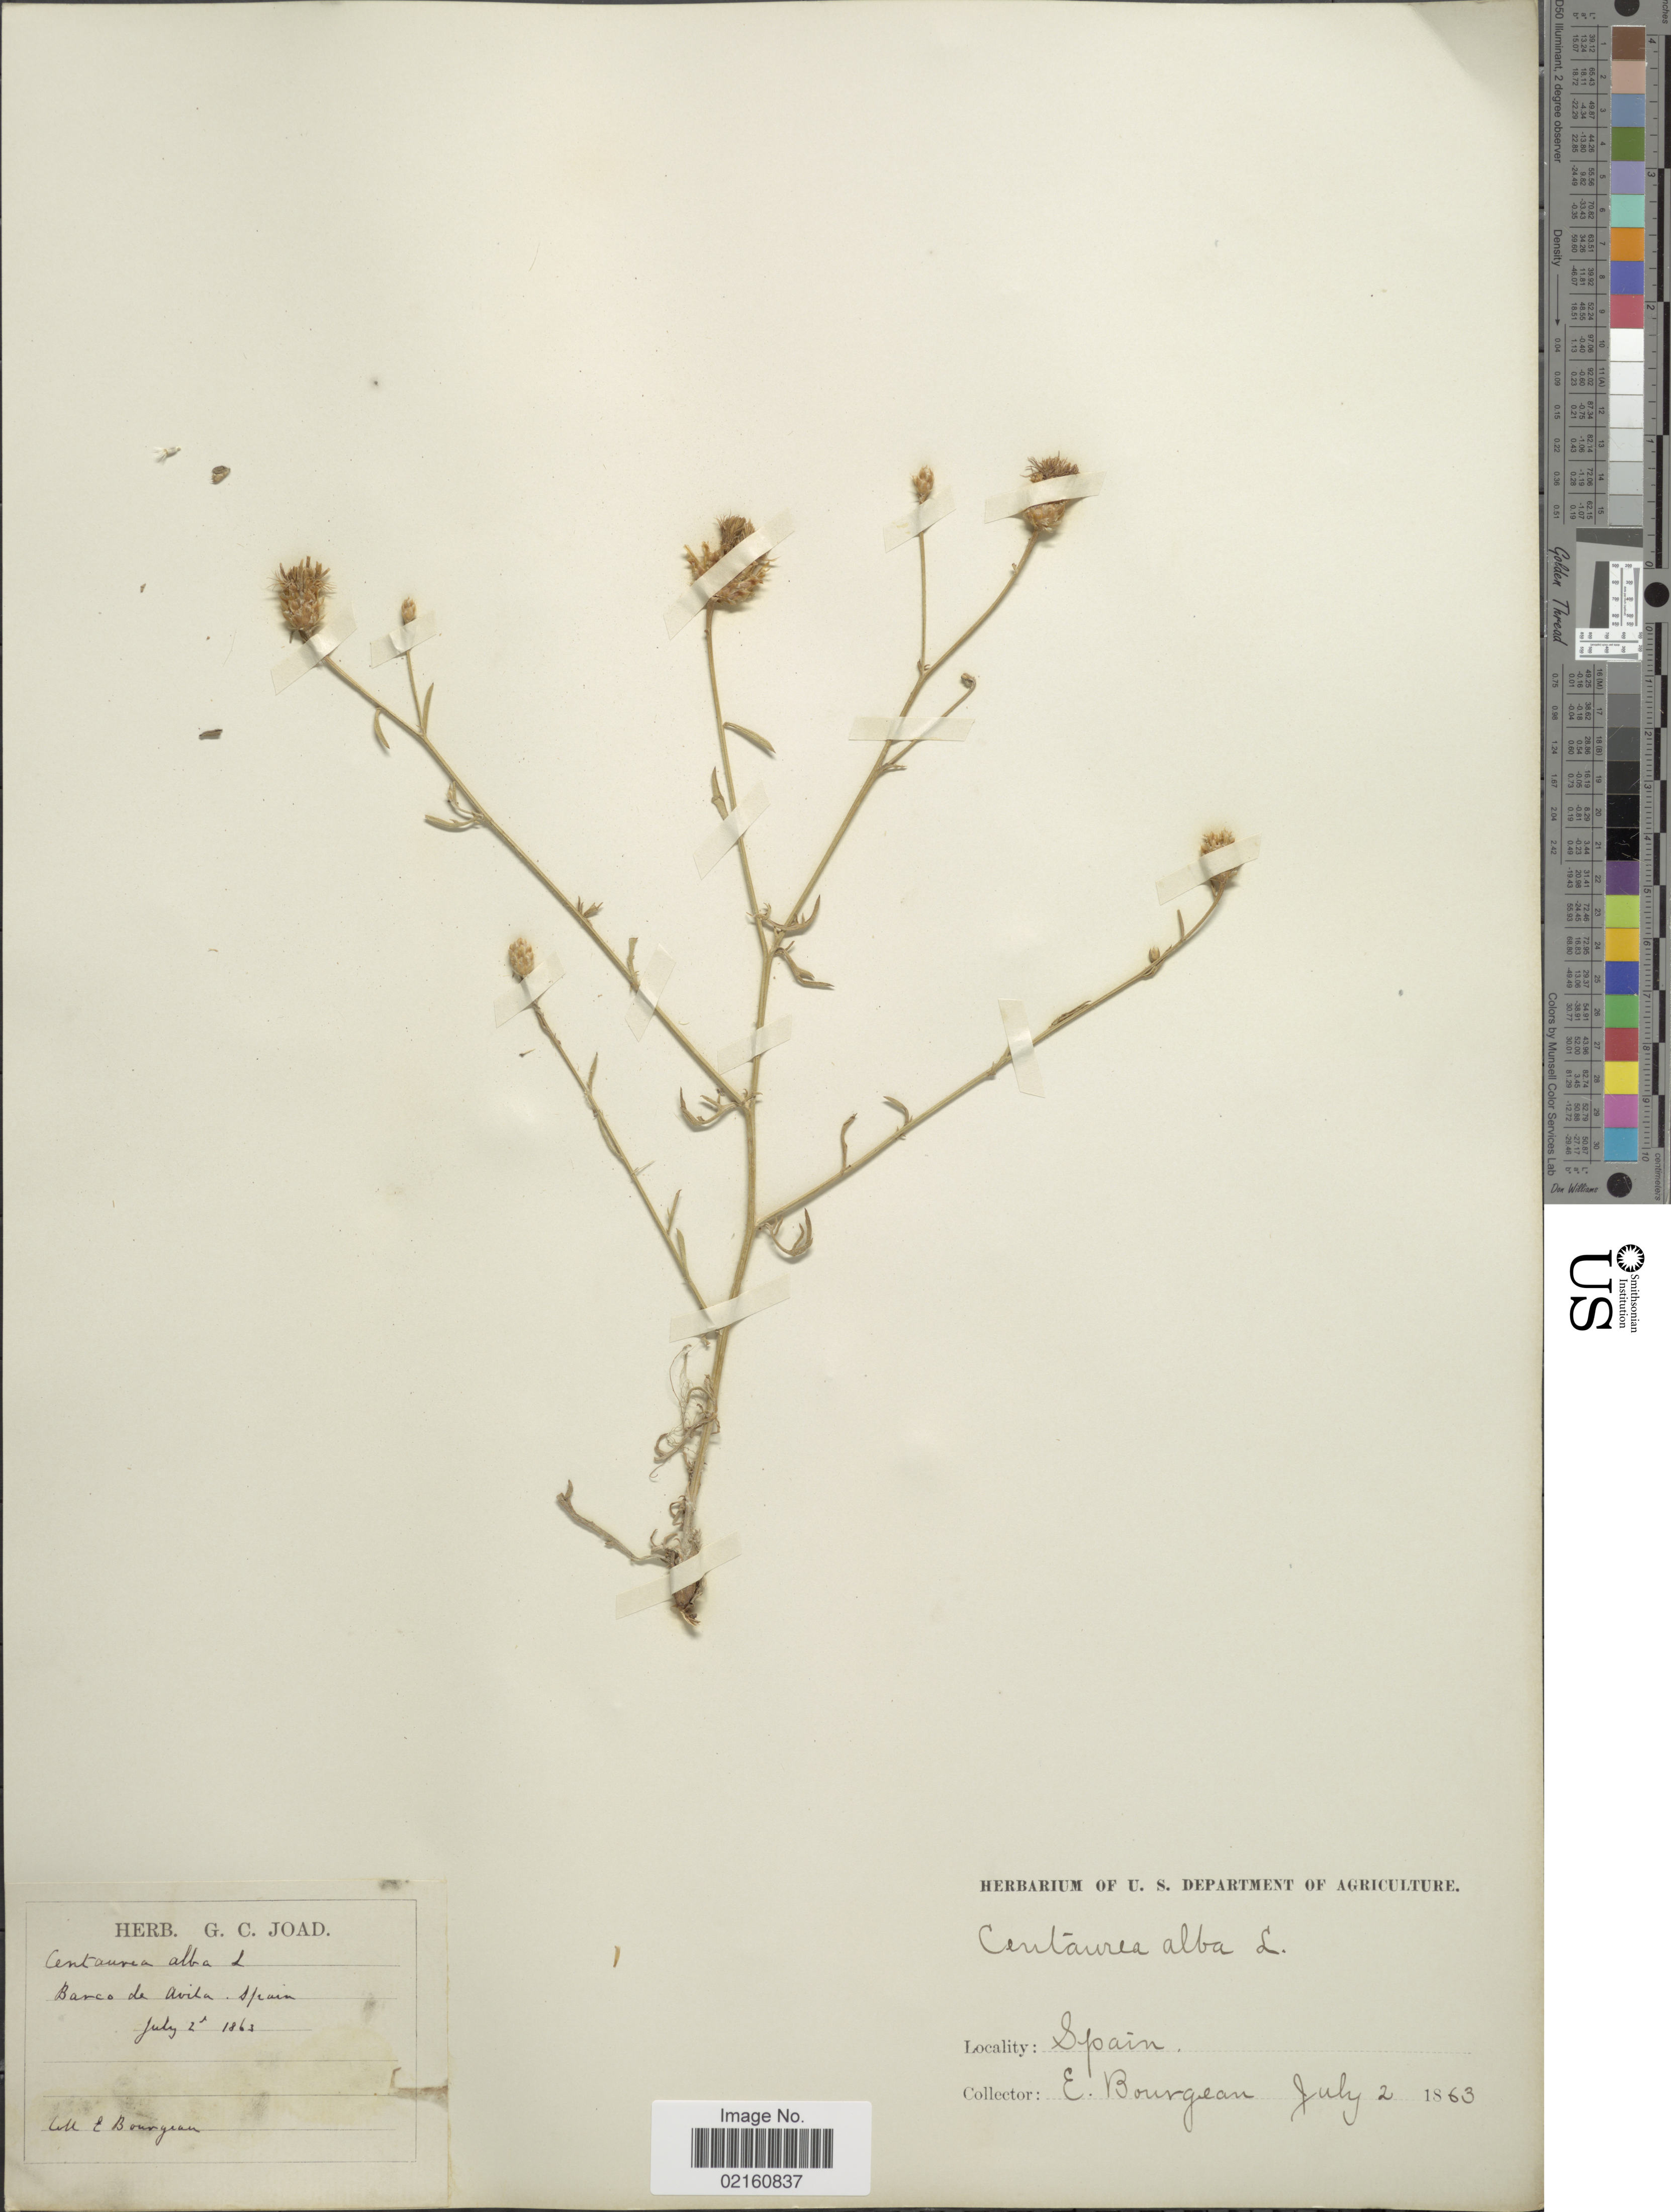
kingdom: Plantae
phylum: Tracheophyta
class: Magnoliopsida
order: Asterales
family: Asteraceae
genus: Centaurea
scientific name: Centaurea alba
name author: L.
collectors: E. Bourgeau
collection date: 1863-07-02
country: Spain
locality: Barco de Avila